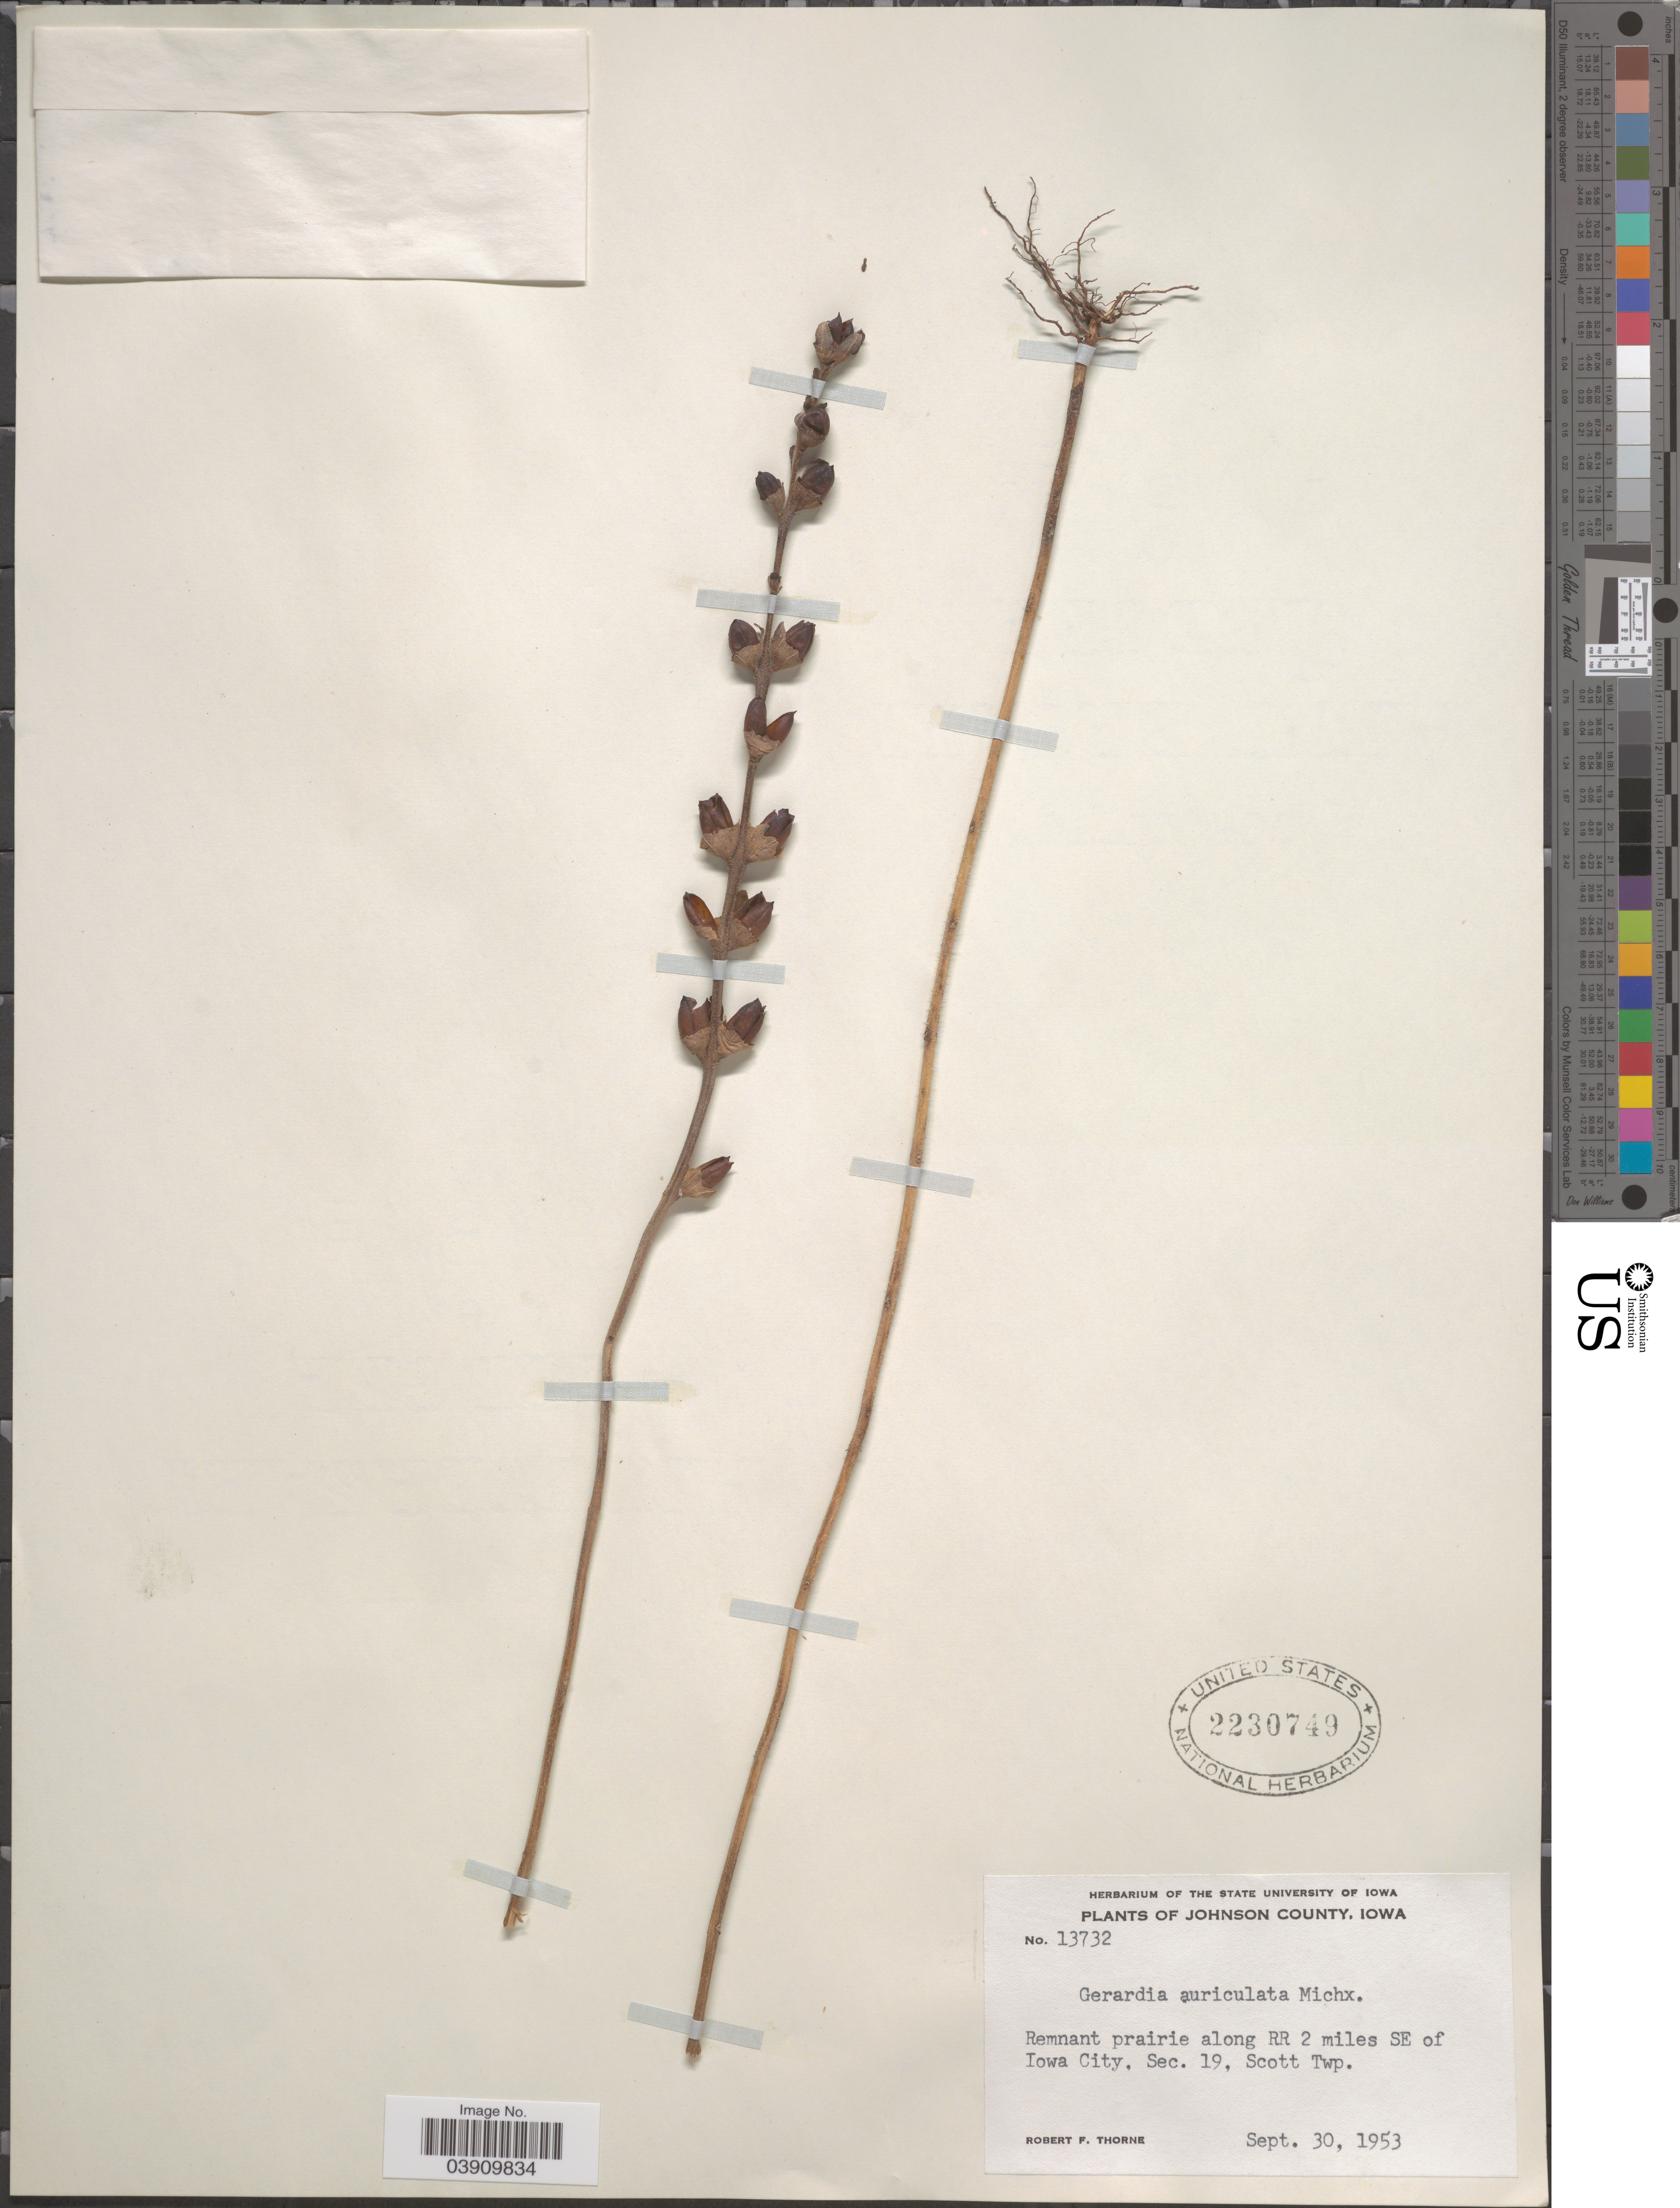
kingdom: Plantae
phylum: Tracheophyta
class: Magnoliopsida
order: Lamiales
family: Orobanchaceae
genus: Tomanthera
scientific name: Tomanthera auriculata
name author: (Michx.) Raf.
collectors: R. F. Thorne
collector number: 13732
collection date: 1953-09-30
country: United States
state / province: Iowa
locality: Johnson County. Remnant prairie along RR 2 miles SE of Iowa City, Sec. 19, Scott Twp.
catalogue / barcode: US 2230749